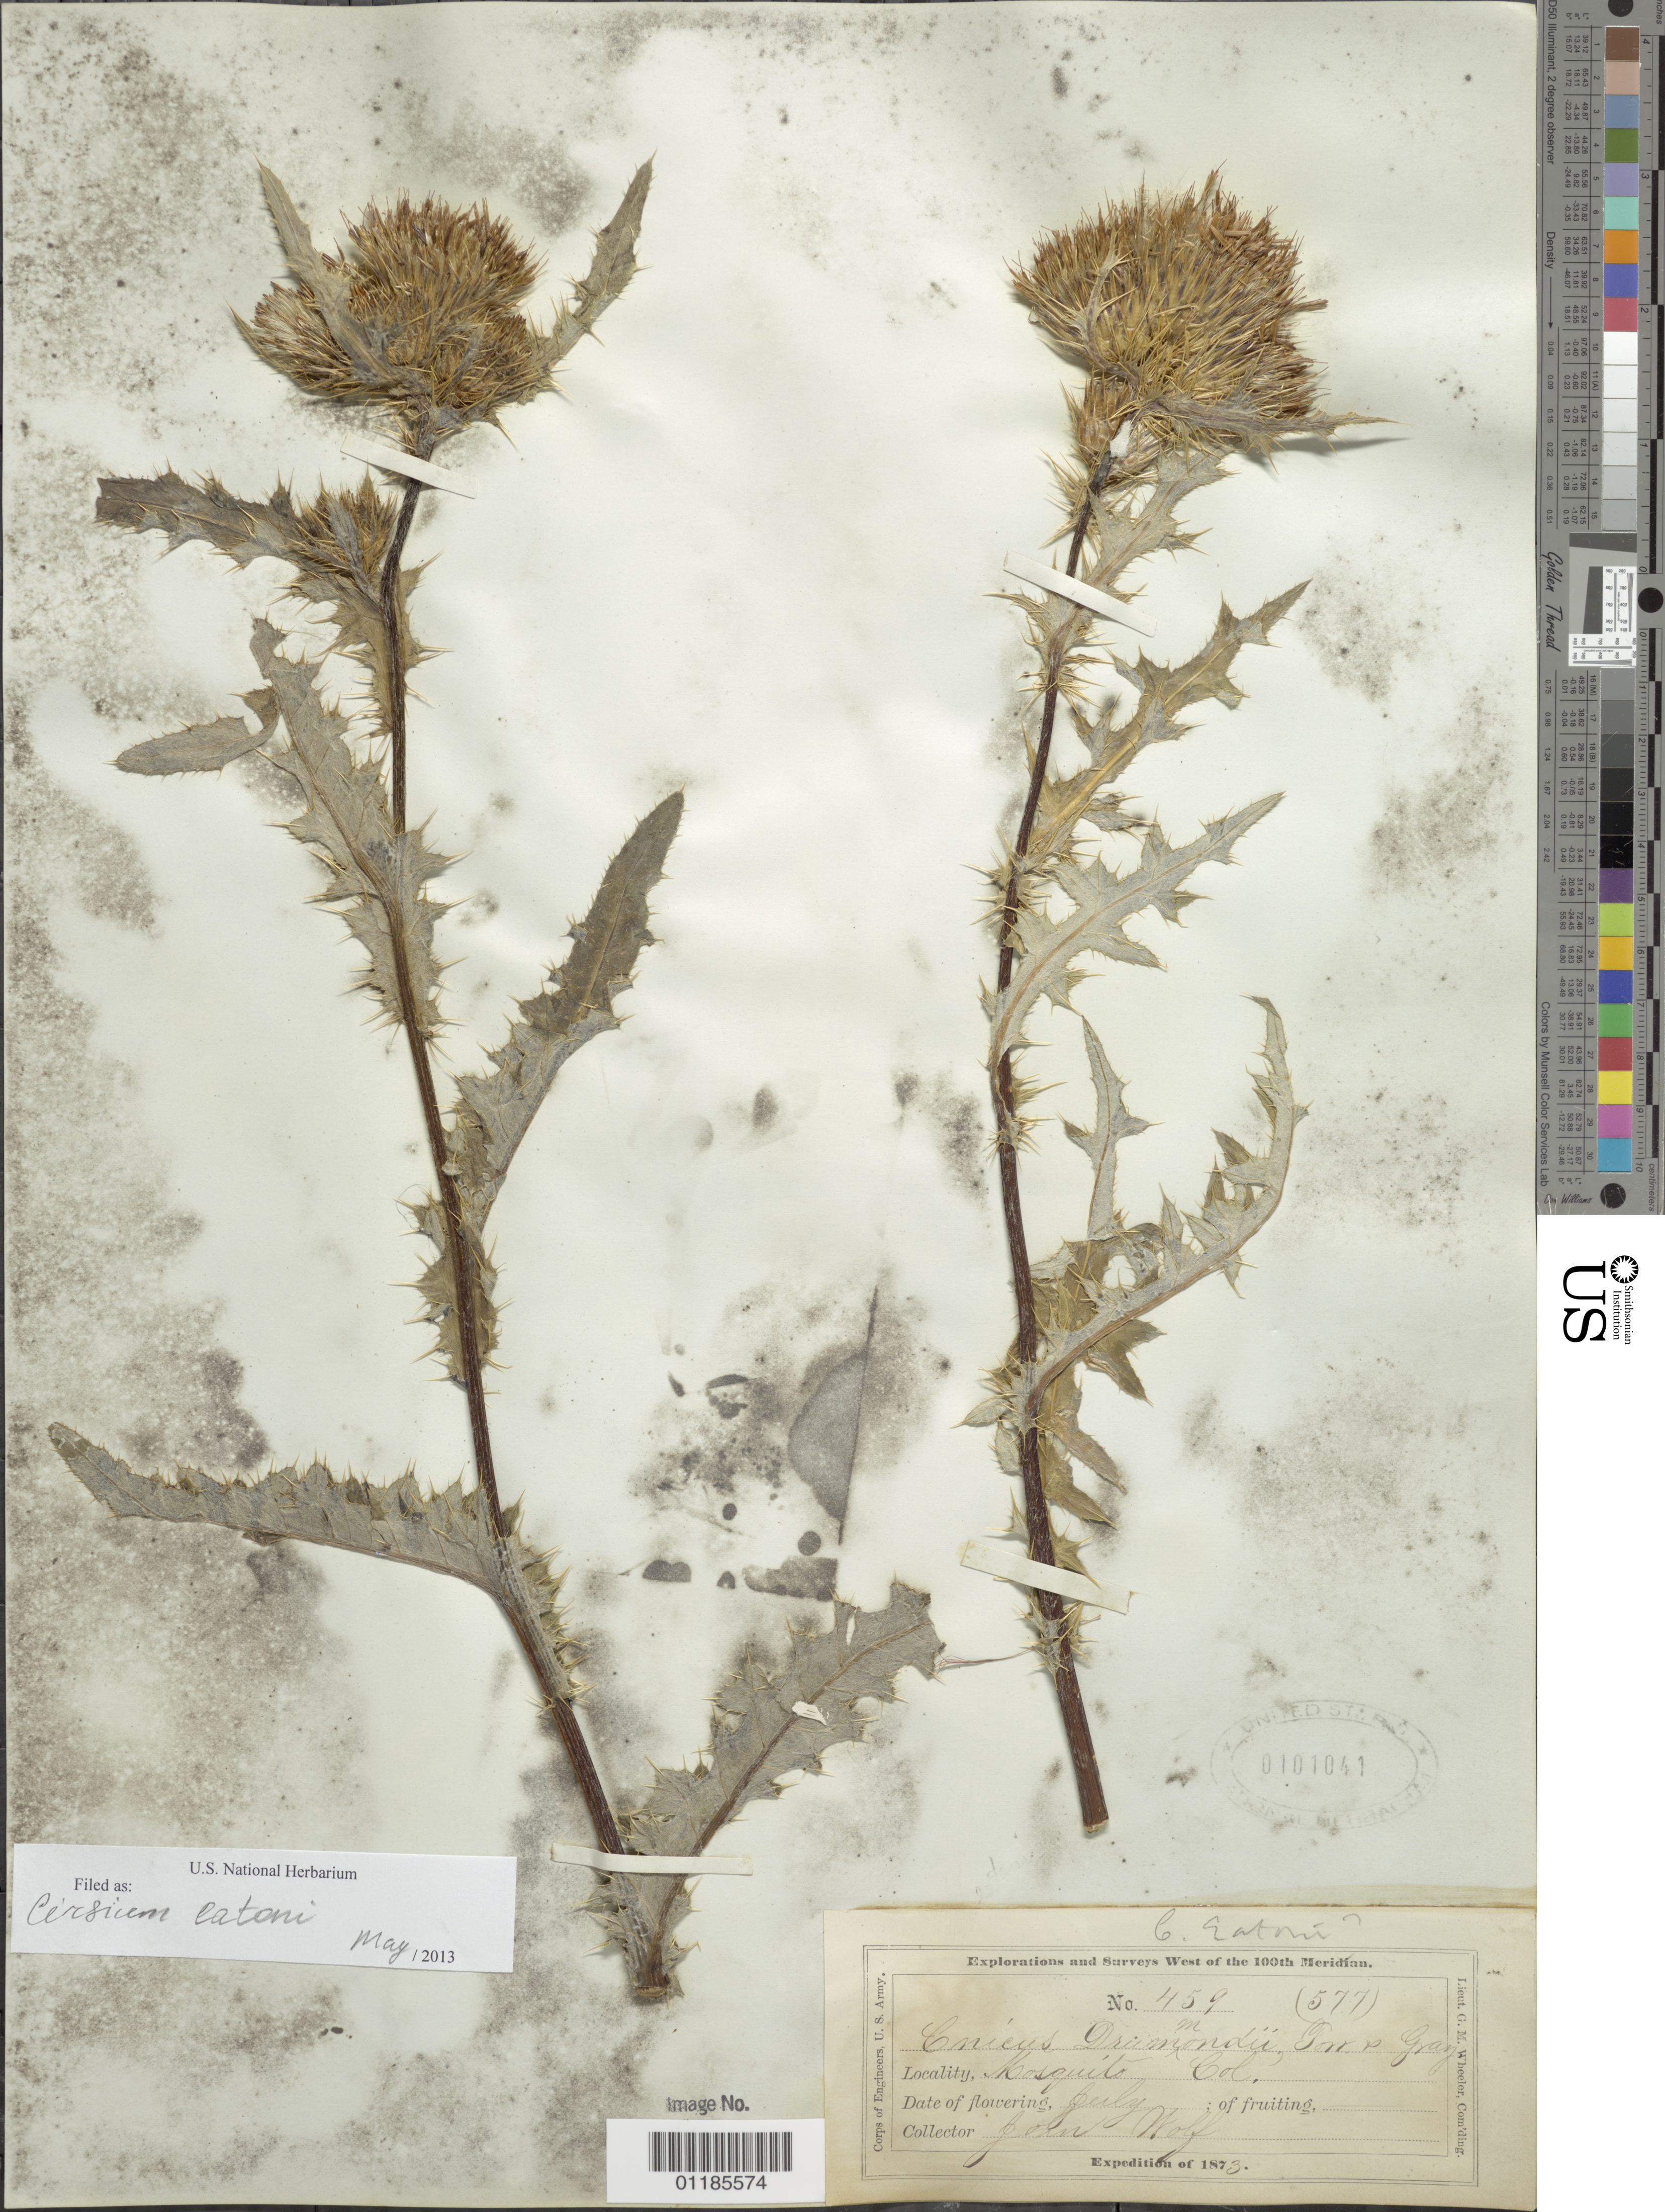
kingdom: Plantae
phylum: Tracheophyta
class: Magnoliopsida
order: Asterales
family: Asteraceae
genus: Cirsium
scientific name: Cirsium eatonii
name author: (A. Gray) B.L. Rob.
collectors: J. Wolf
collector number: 459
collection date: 1973-07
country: United States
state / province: Colorado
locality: Mosquito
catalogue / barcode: US 101041